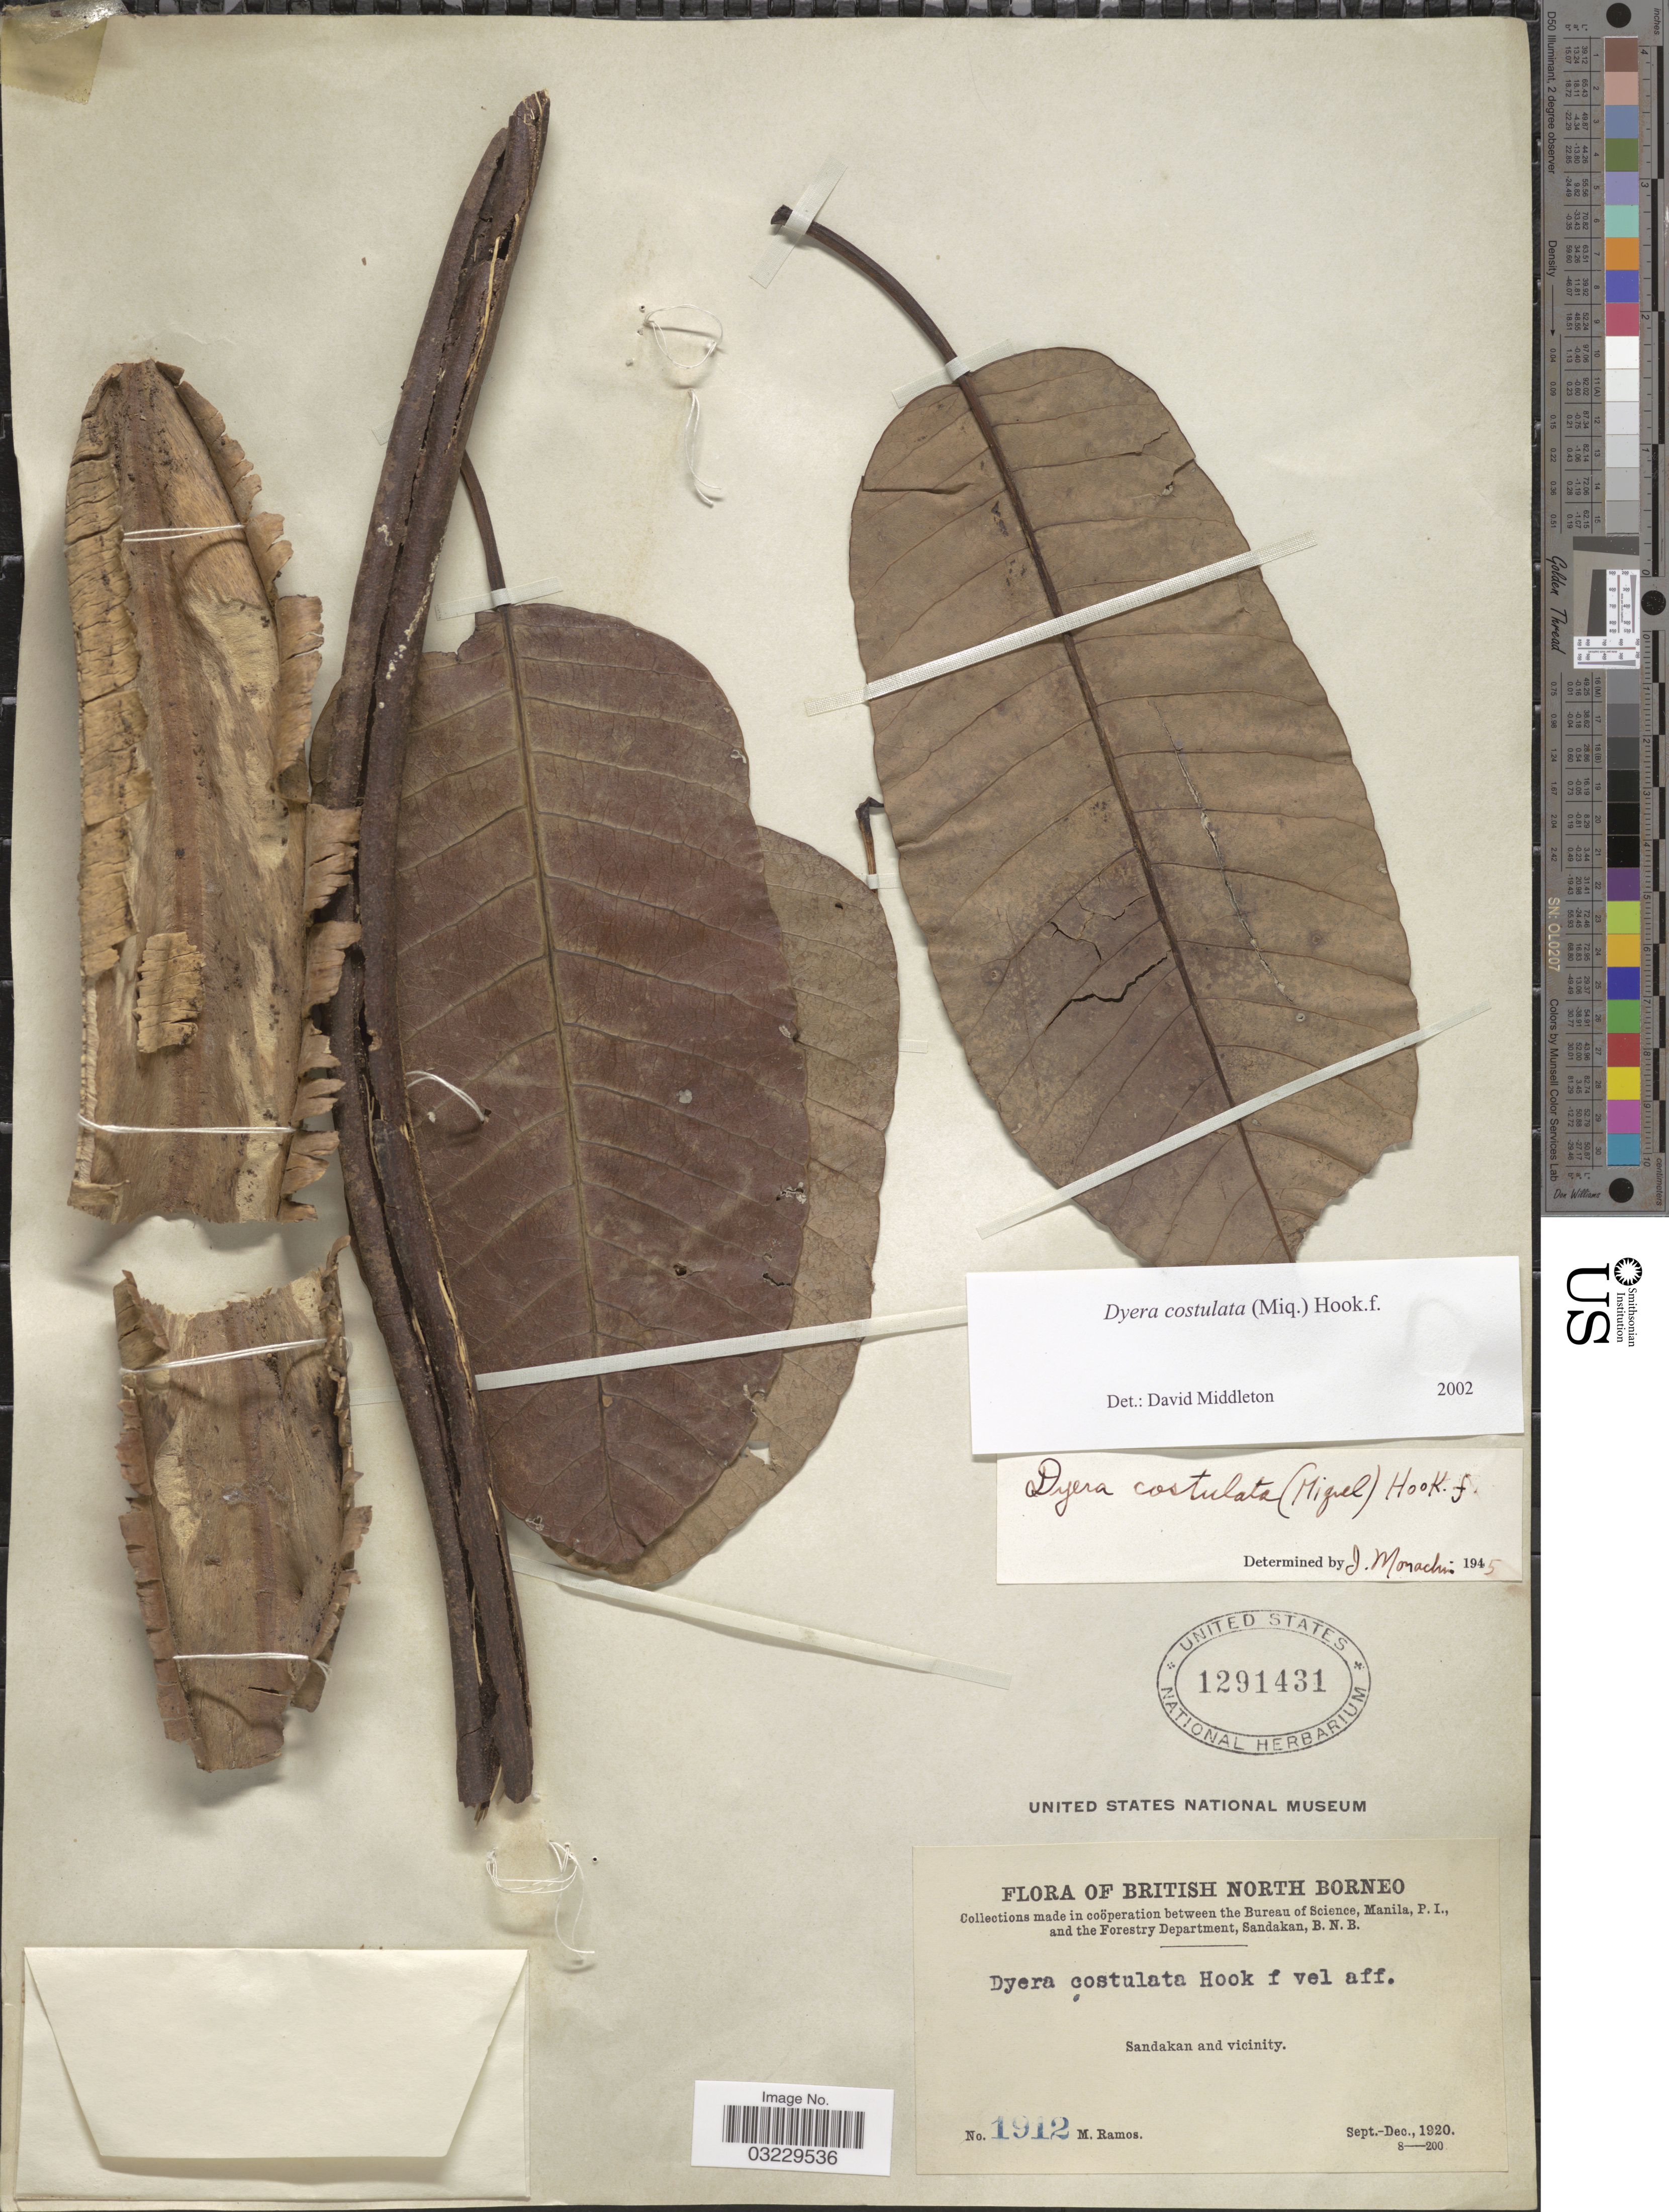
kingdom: Plantae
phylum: Tracheophyta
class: Magnoliopsida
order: Gentianales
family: Apocynaceae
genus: Dyera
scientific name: Dyera costulata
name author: (Miq.) Hook. f.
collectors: M. Ramos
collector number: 1912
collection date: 1920-09/1920-12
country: Malaysia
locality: British North Borneo, Sandakan and vicinity.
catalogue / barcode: US 1291431